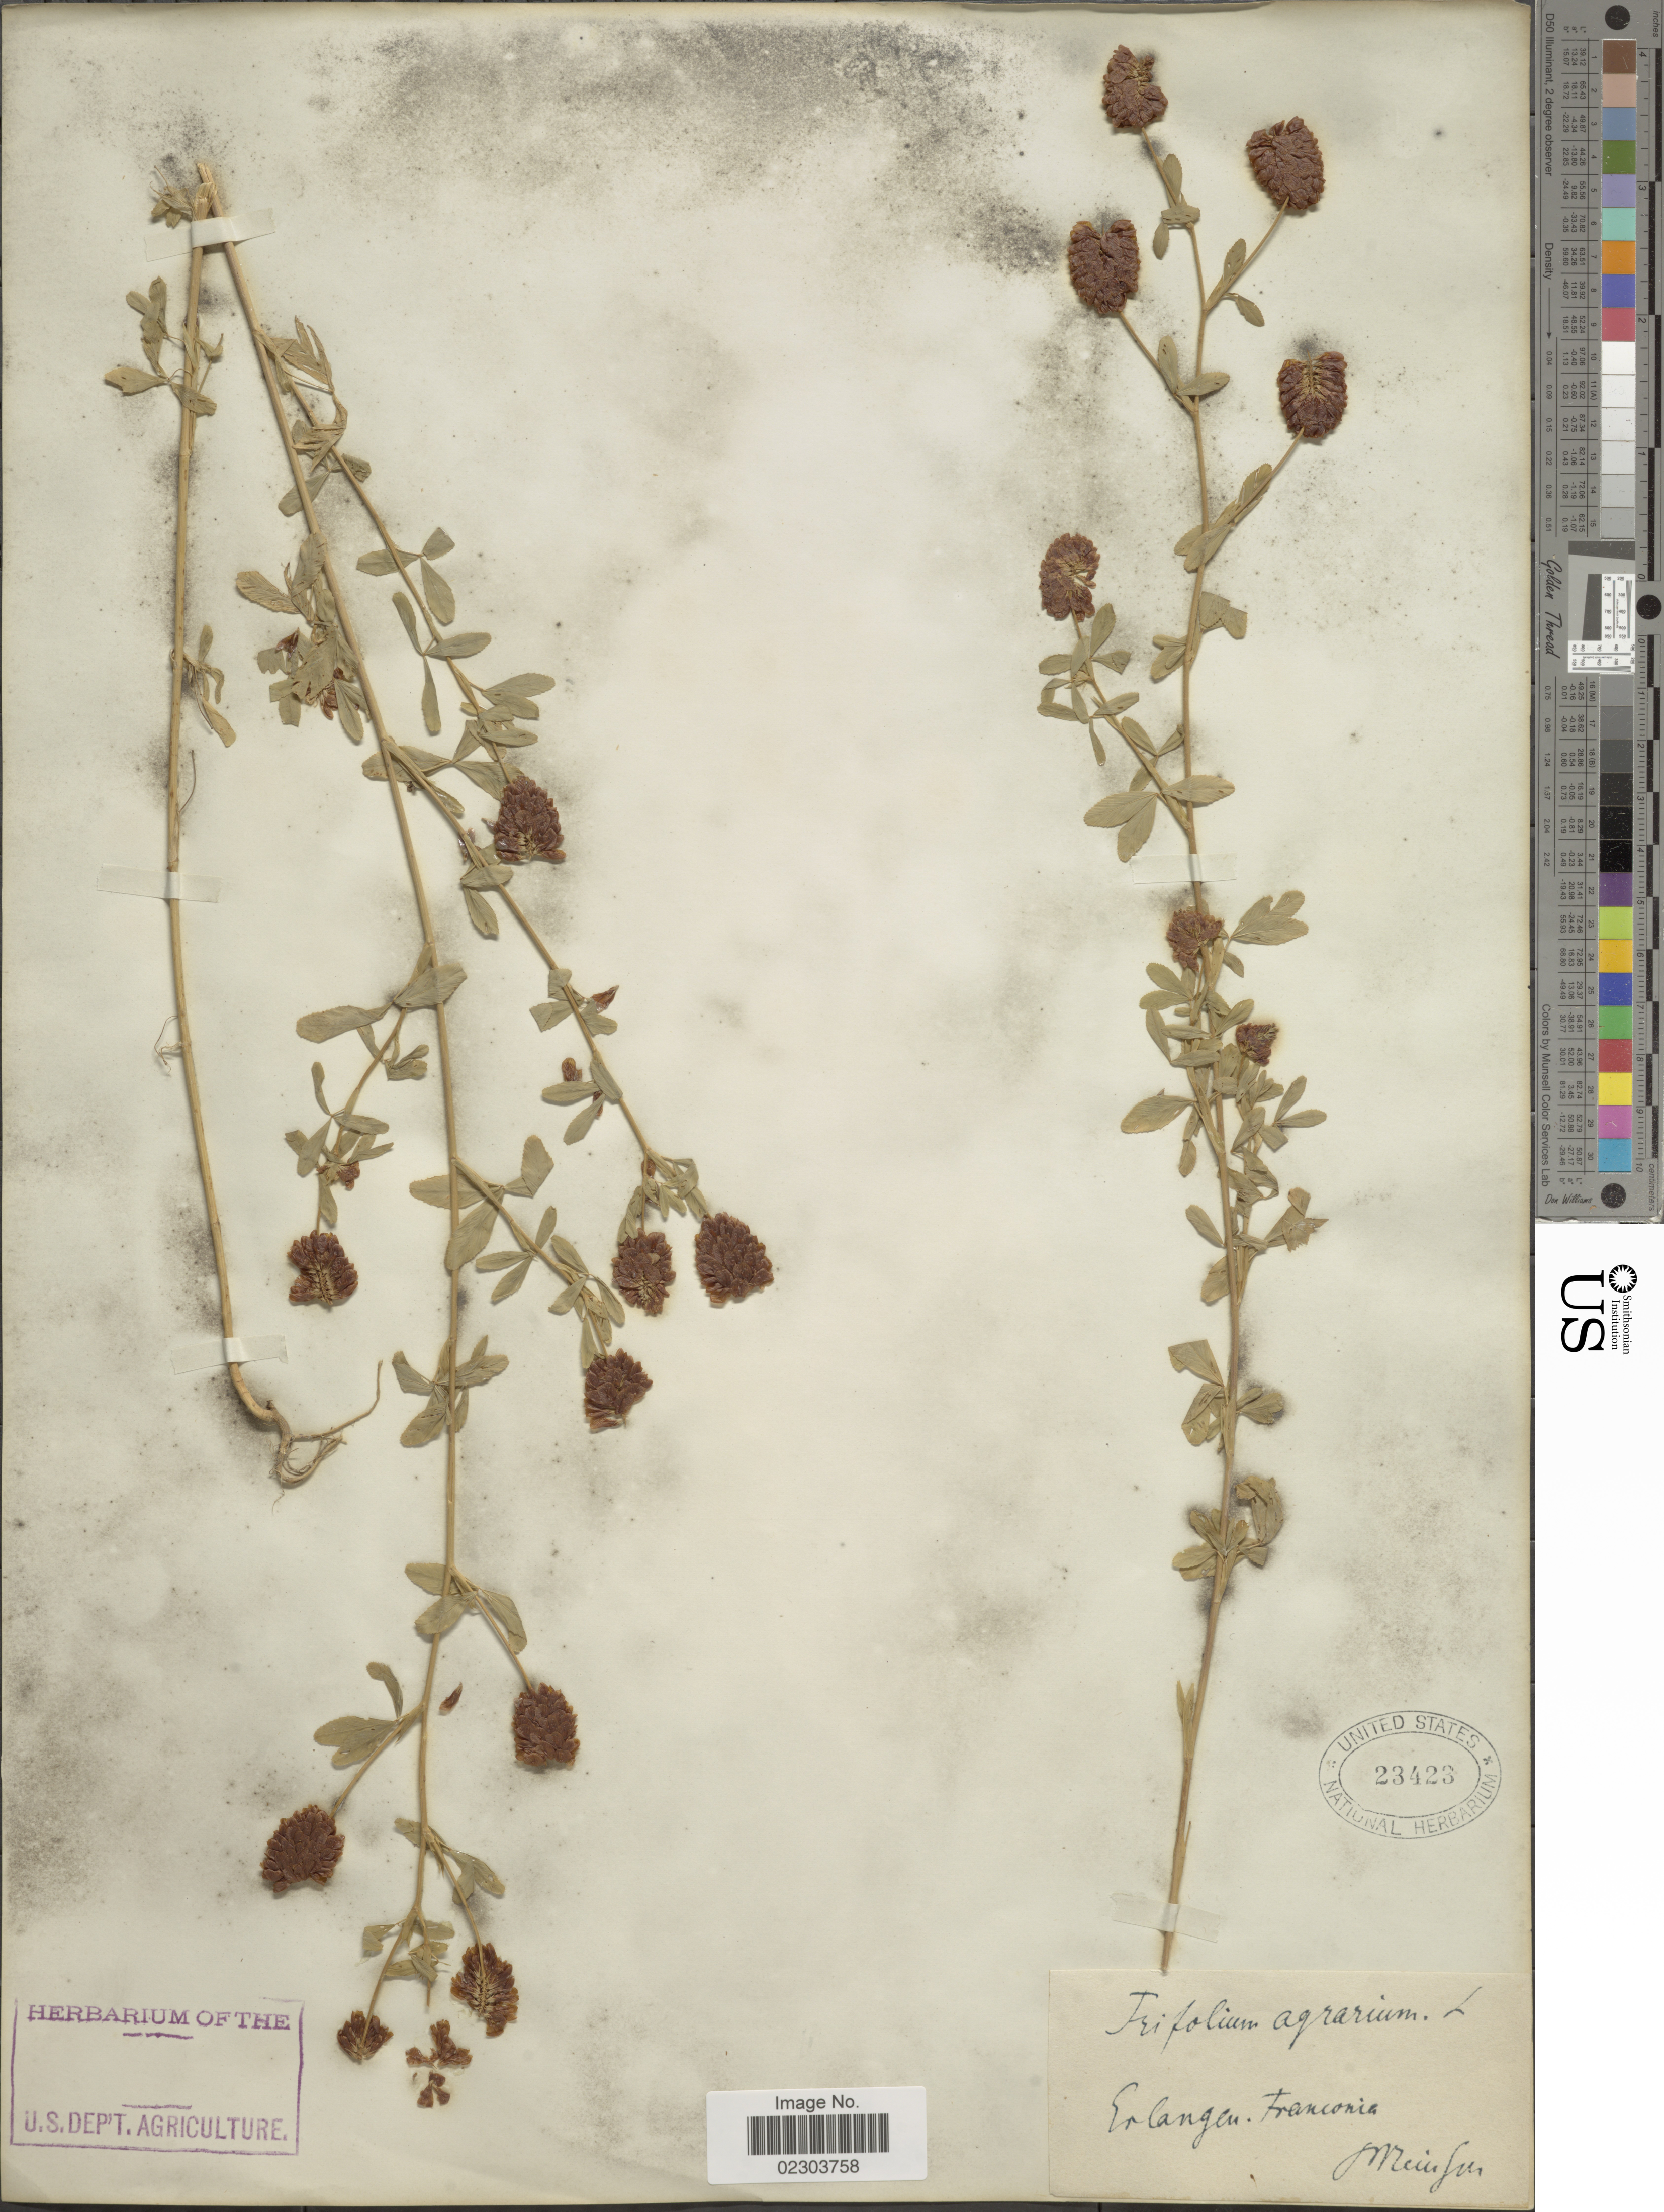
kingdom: Plantae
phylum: Tracheophyta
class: Magnoliopsida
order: Fabales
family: Fabaceae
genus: Trifolium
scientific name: Trifolium agrarium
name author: L.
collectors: M. Reinsch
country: Germany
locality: Erlagen Franconia [interpreted]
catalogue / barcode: US 23423